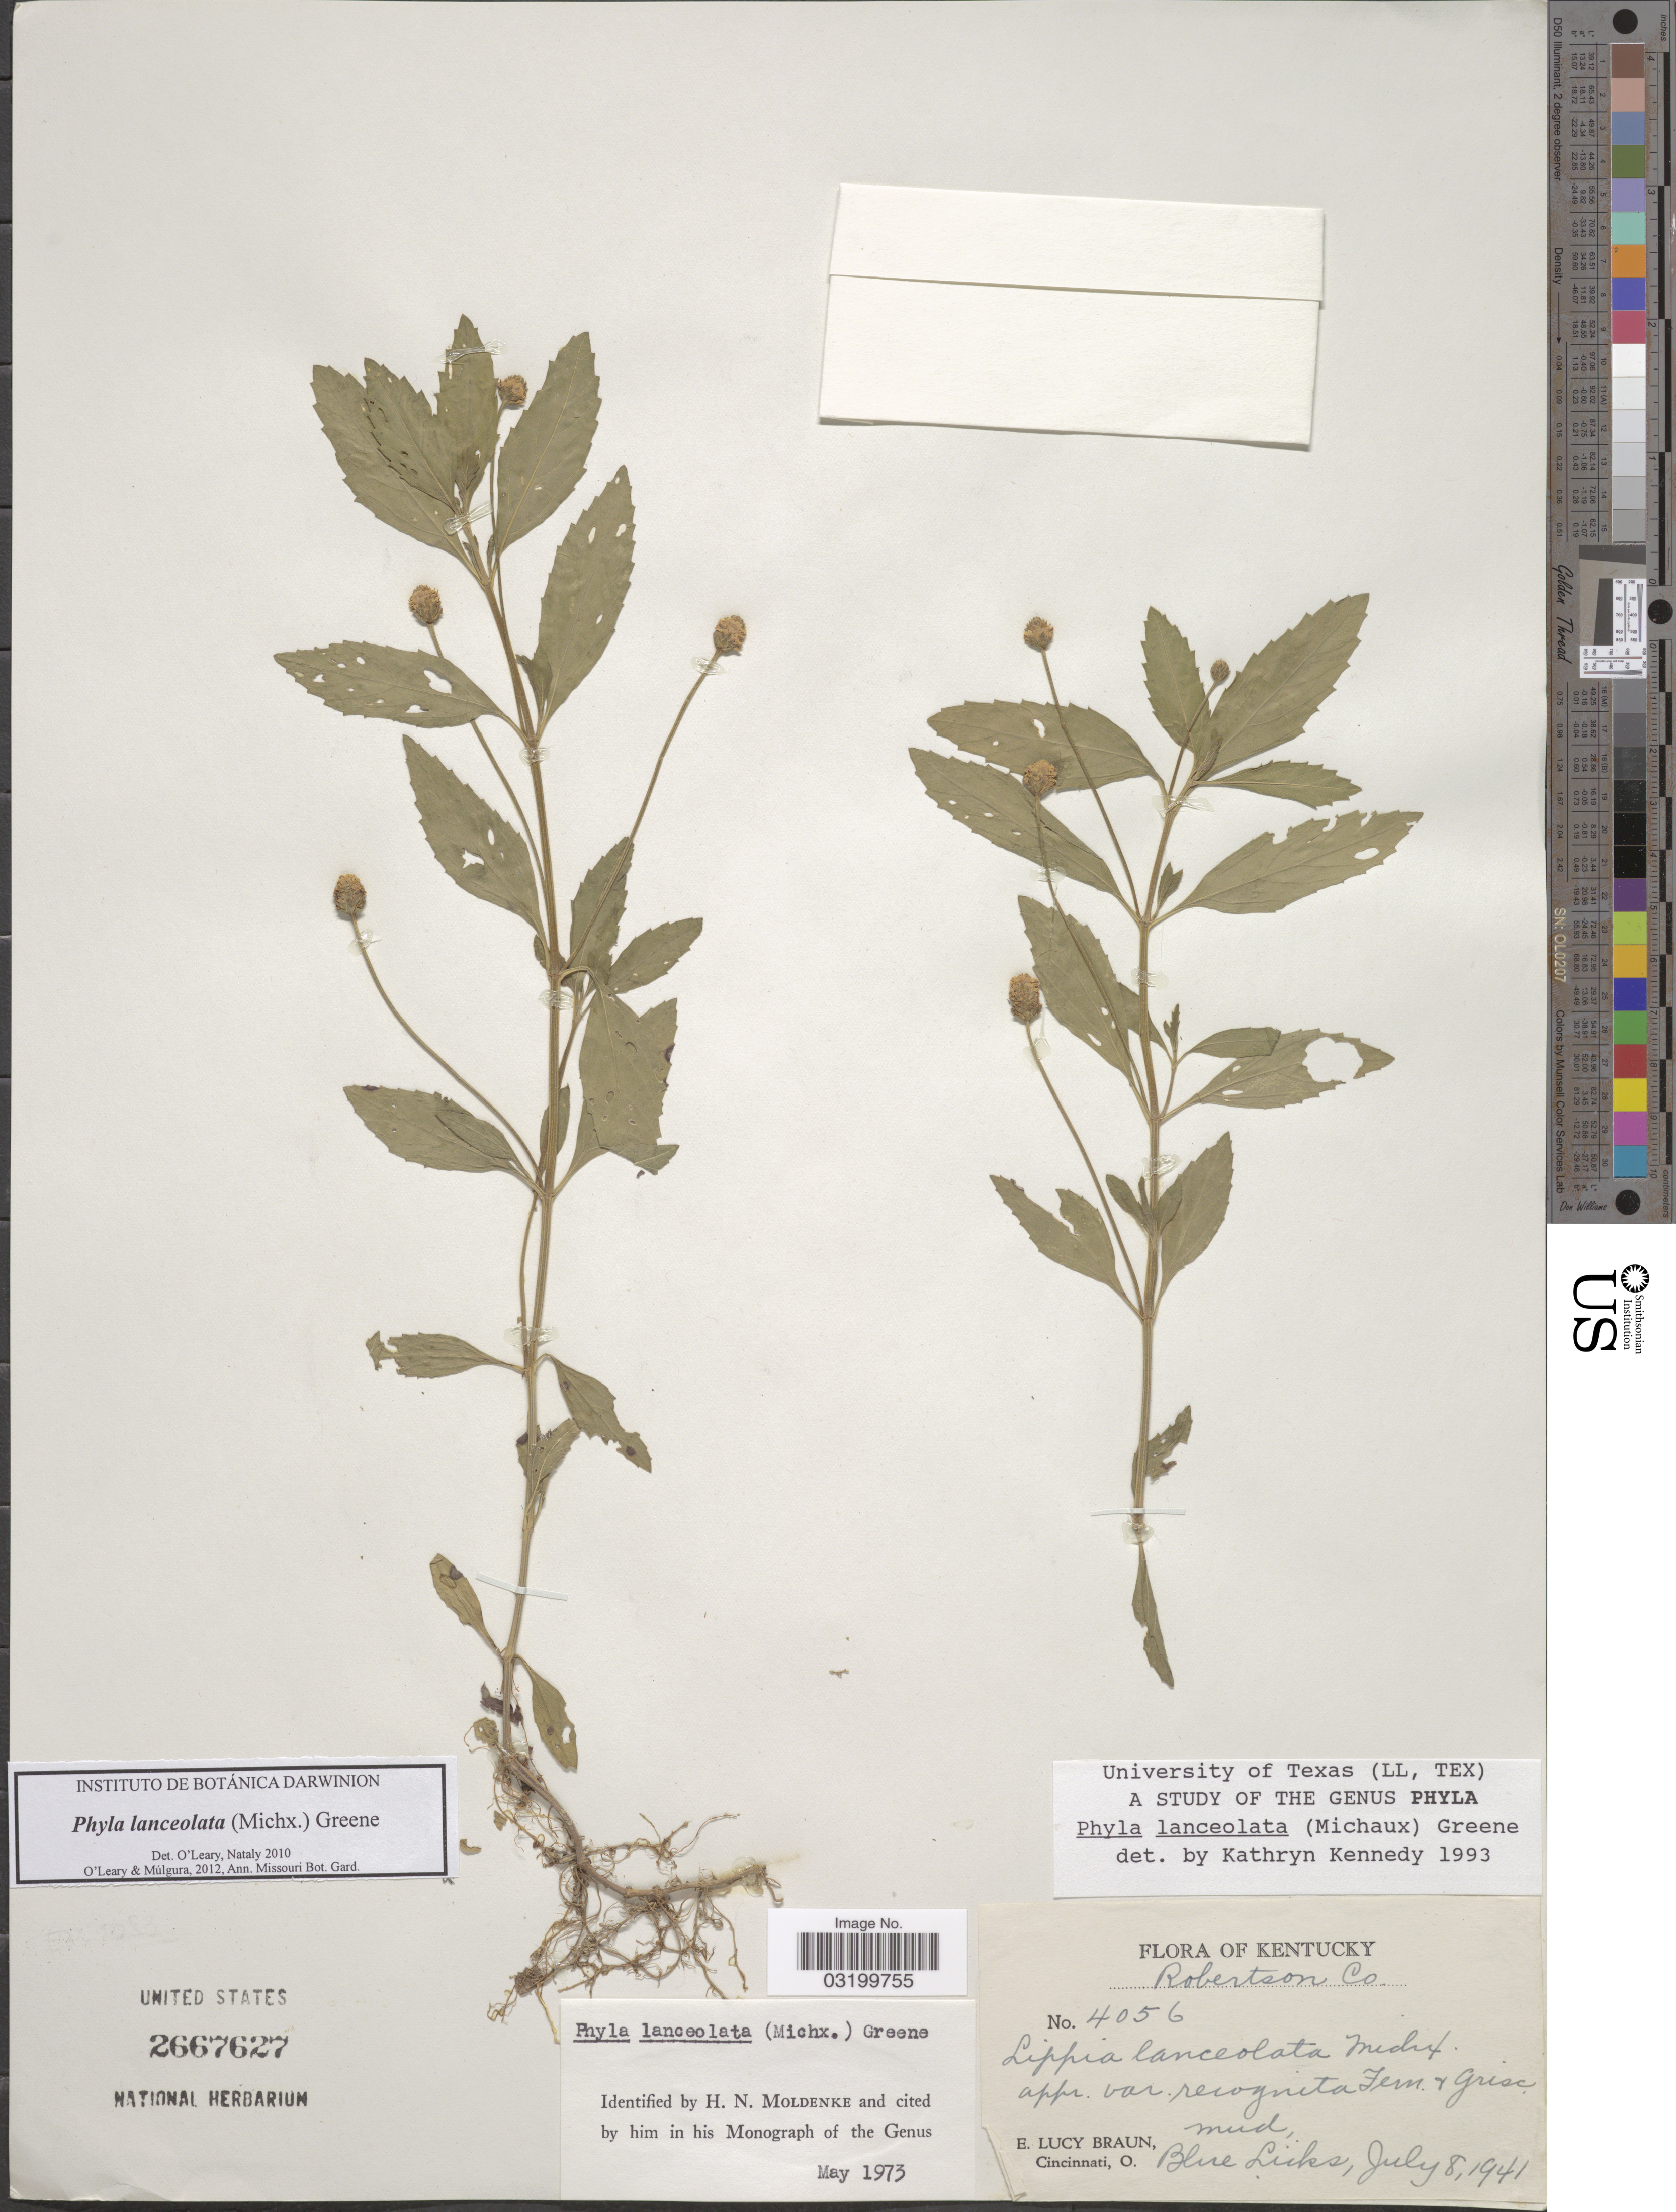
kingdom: Plantae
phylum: Tracheophyta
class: Magnoliopsida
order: Lamiales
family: Verbenaceae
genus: Phyla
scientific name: Phyla lanceolata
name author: (Michx.) Greene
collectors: E. L. Braun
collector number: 4056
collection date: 1941-07-08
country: United States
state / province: Kentucky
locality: Robertson Co. Blue Licks.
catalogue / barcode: US 2667627